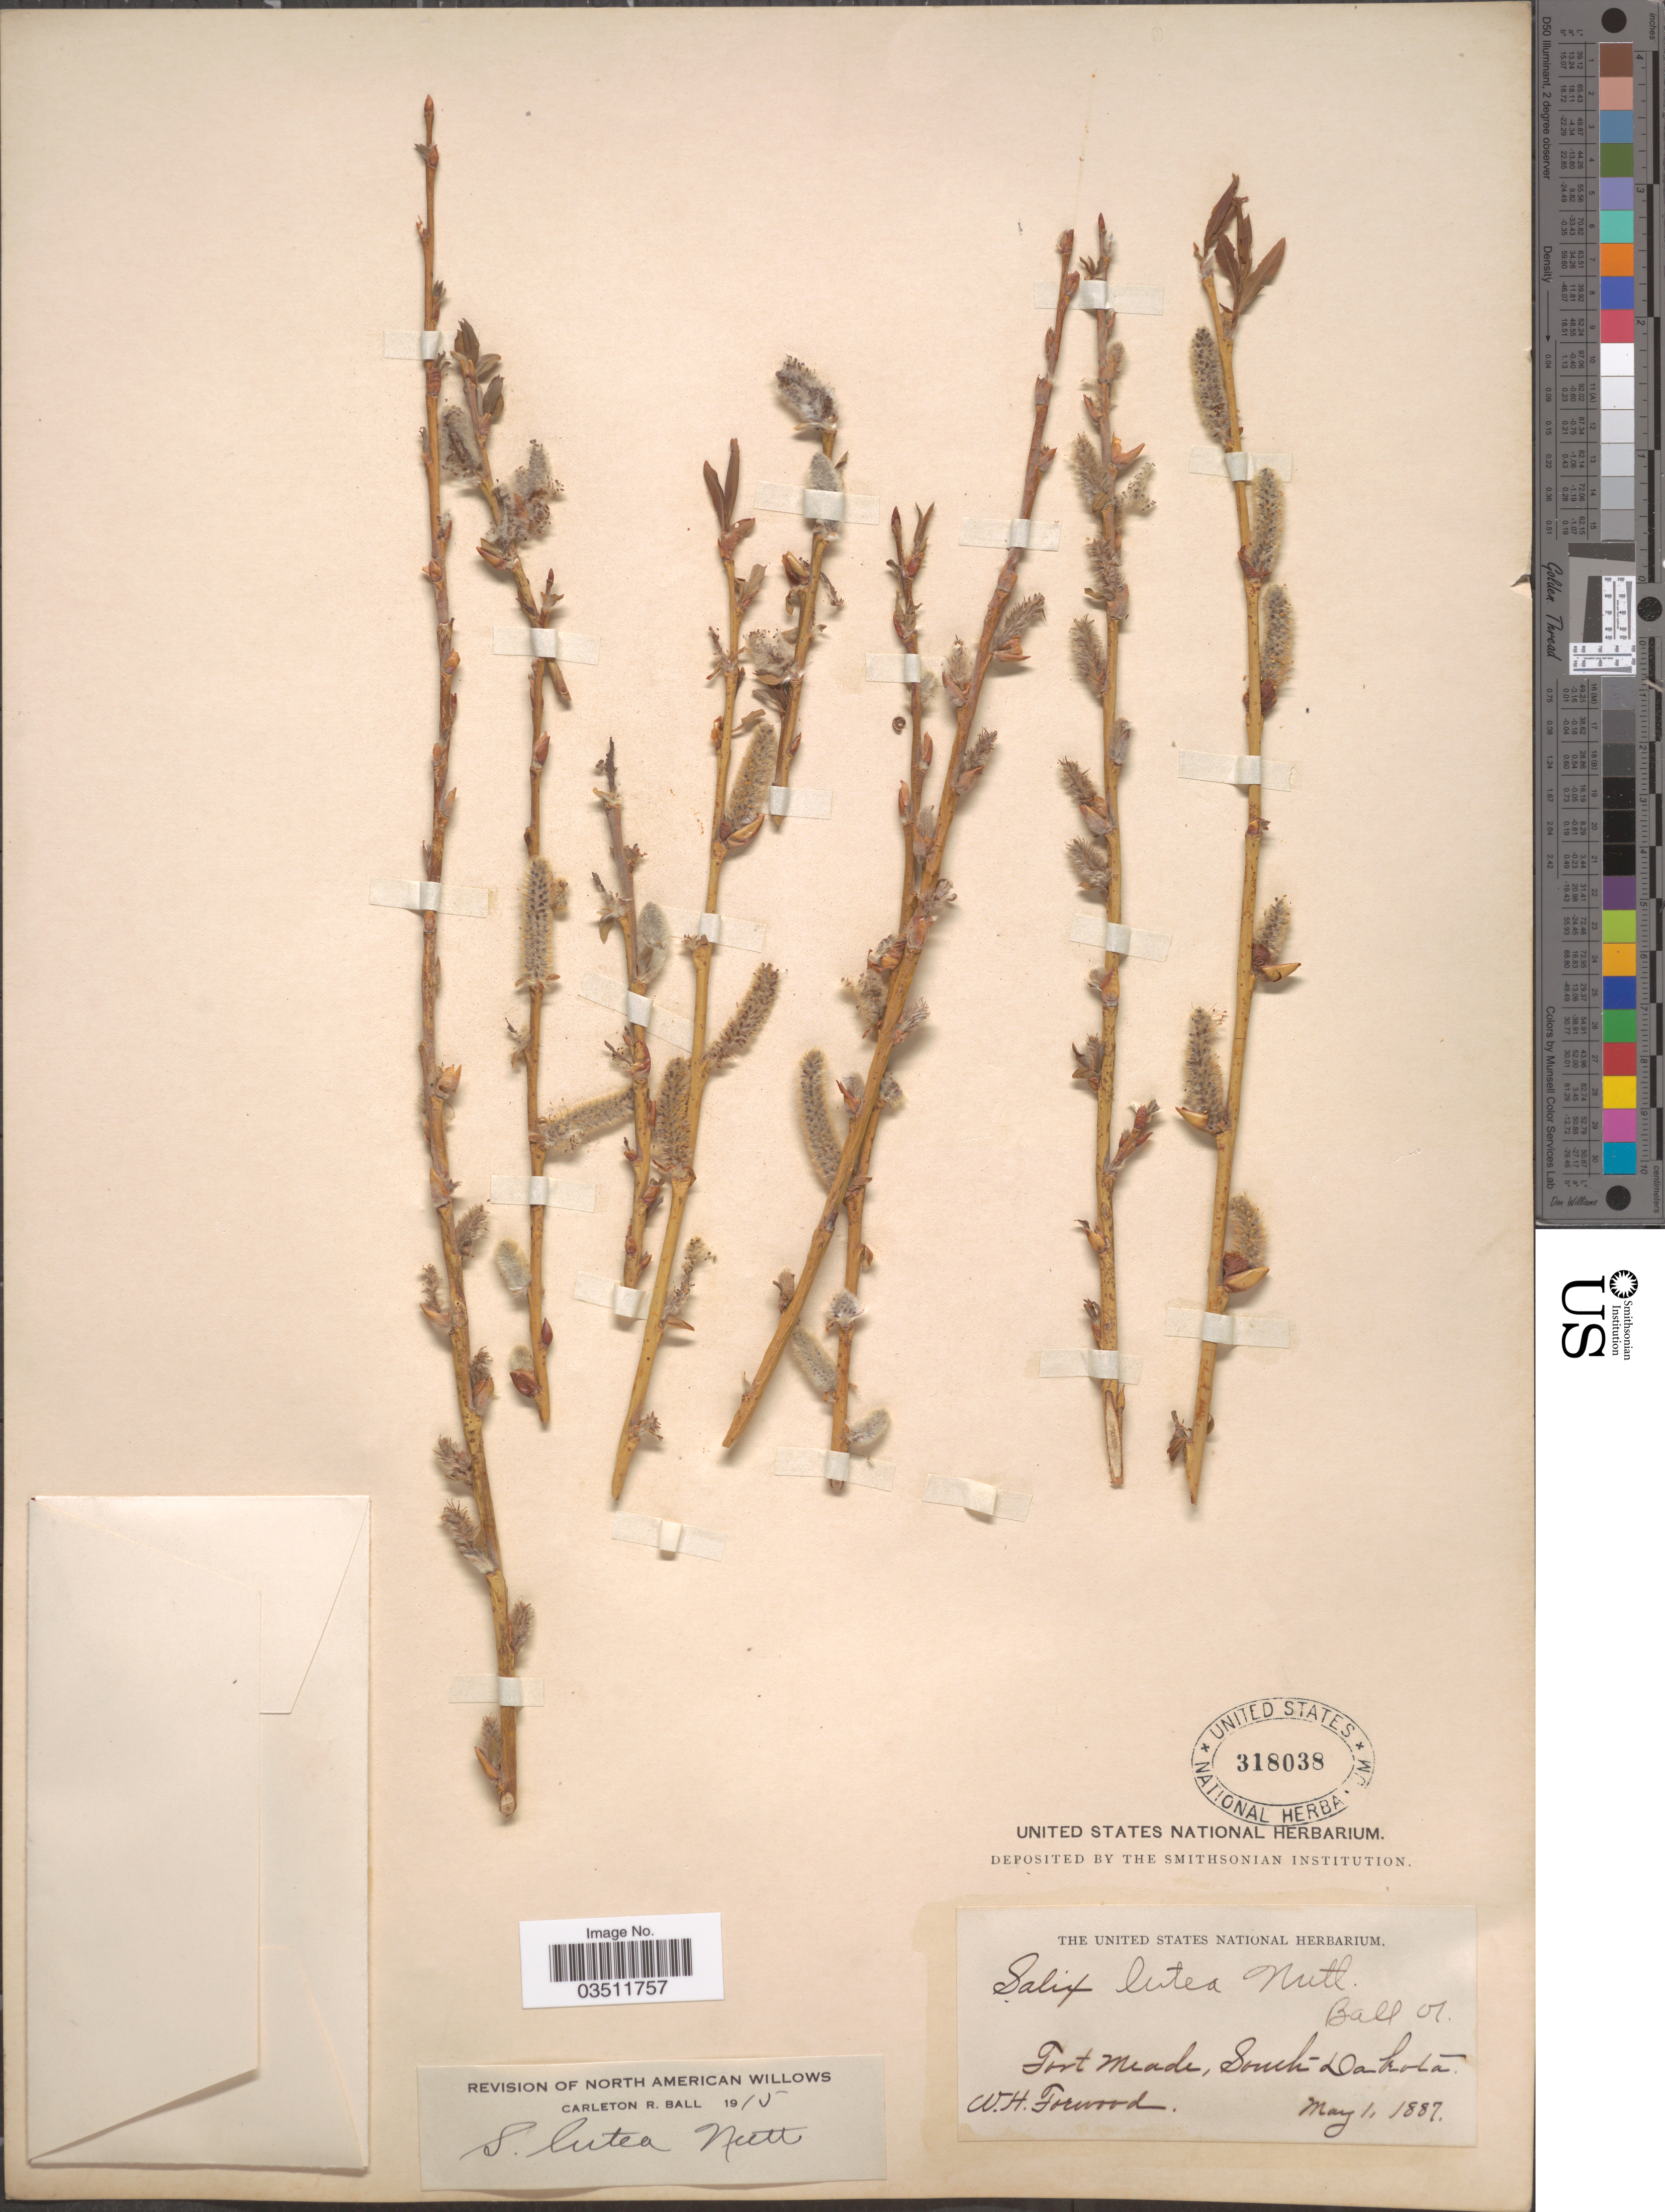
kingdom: Plantae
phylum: Tracheophyta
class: Magnoliopsida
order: Malpighiales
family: Salicaceae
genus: Salix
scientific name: Salix lutea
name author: Nutt.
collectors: W. Forwood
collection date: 1887-05-01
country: United States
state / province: South Dakota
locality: Fort Meade.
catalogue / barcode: US 318038